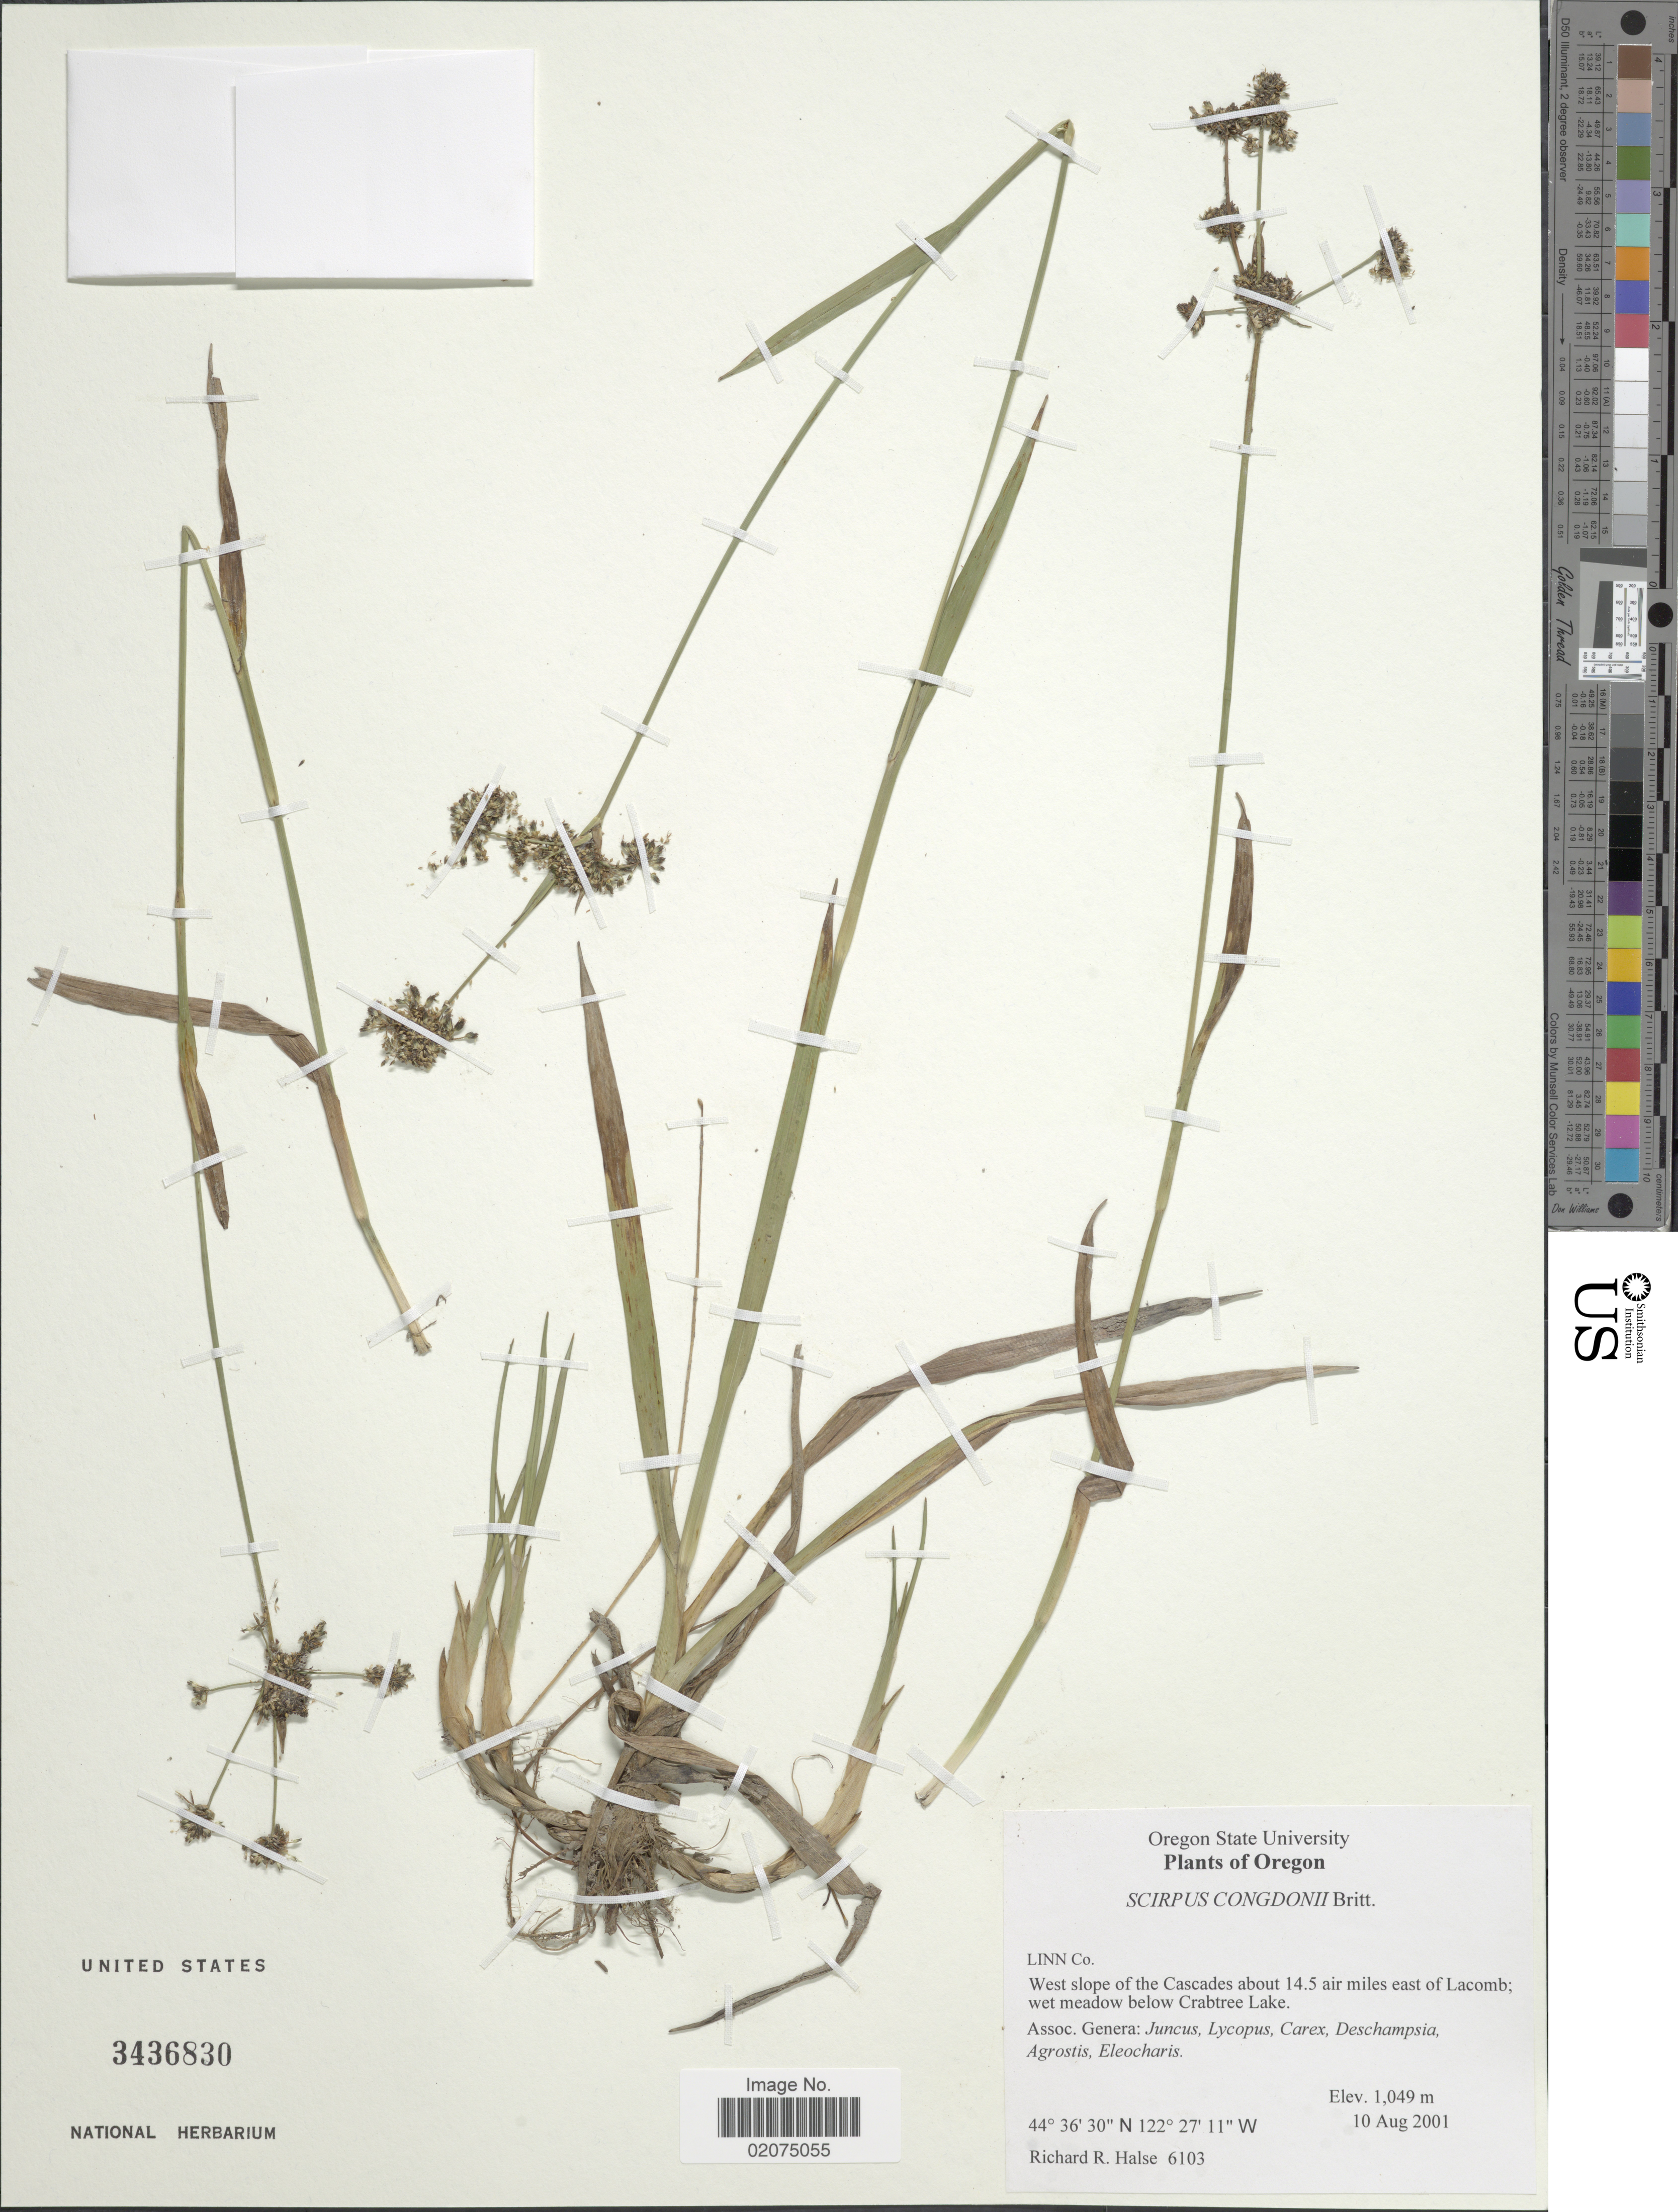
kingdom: Plantae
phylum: Tracheophyta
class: Liliopsida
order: Poales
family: Cyperaceae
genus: Scirpus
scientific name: Scirpus congdonii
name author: Britton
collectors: R. Halse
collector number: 6103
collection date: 2001-08-10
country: United States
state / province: Oregon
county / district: Linn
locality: Linn Co., West slope of the Cascades about 14.5 air miles east of Lacomb, below Crabtree Lake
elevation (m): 1049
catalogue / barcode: US 3436830